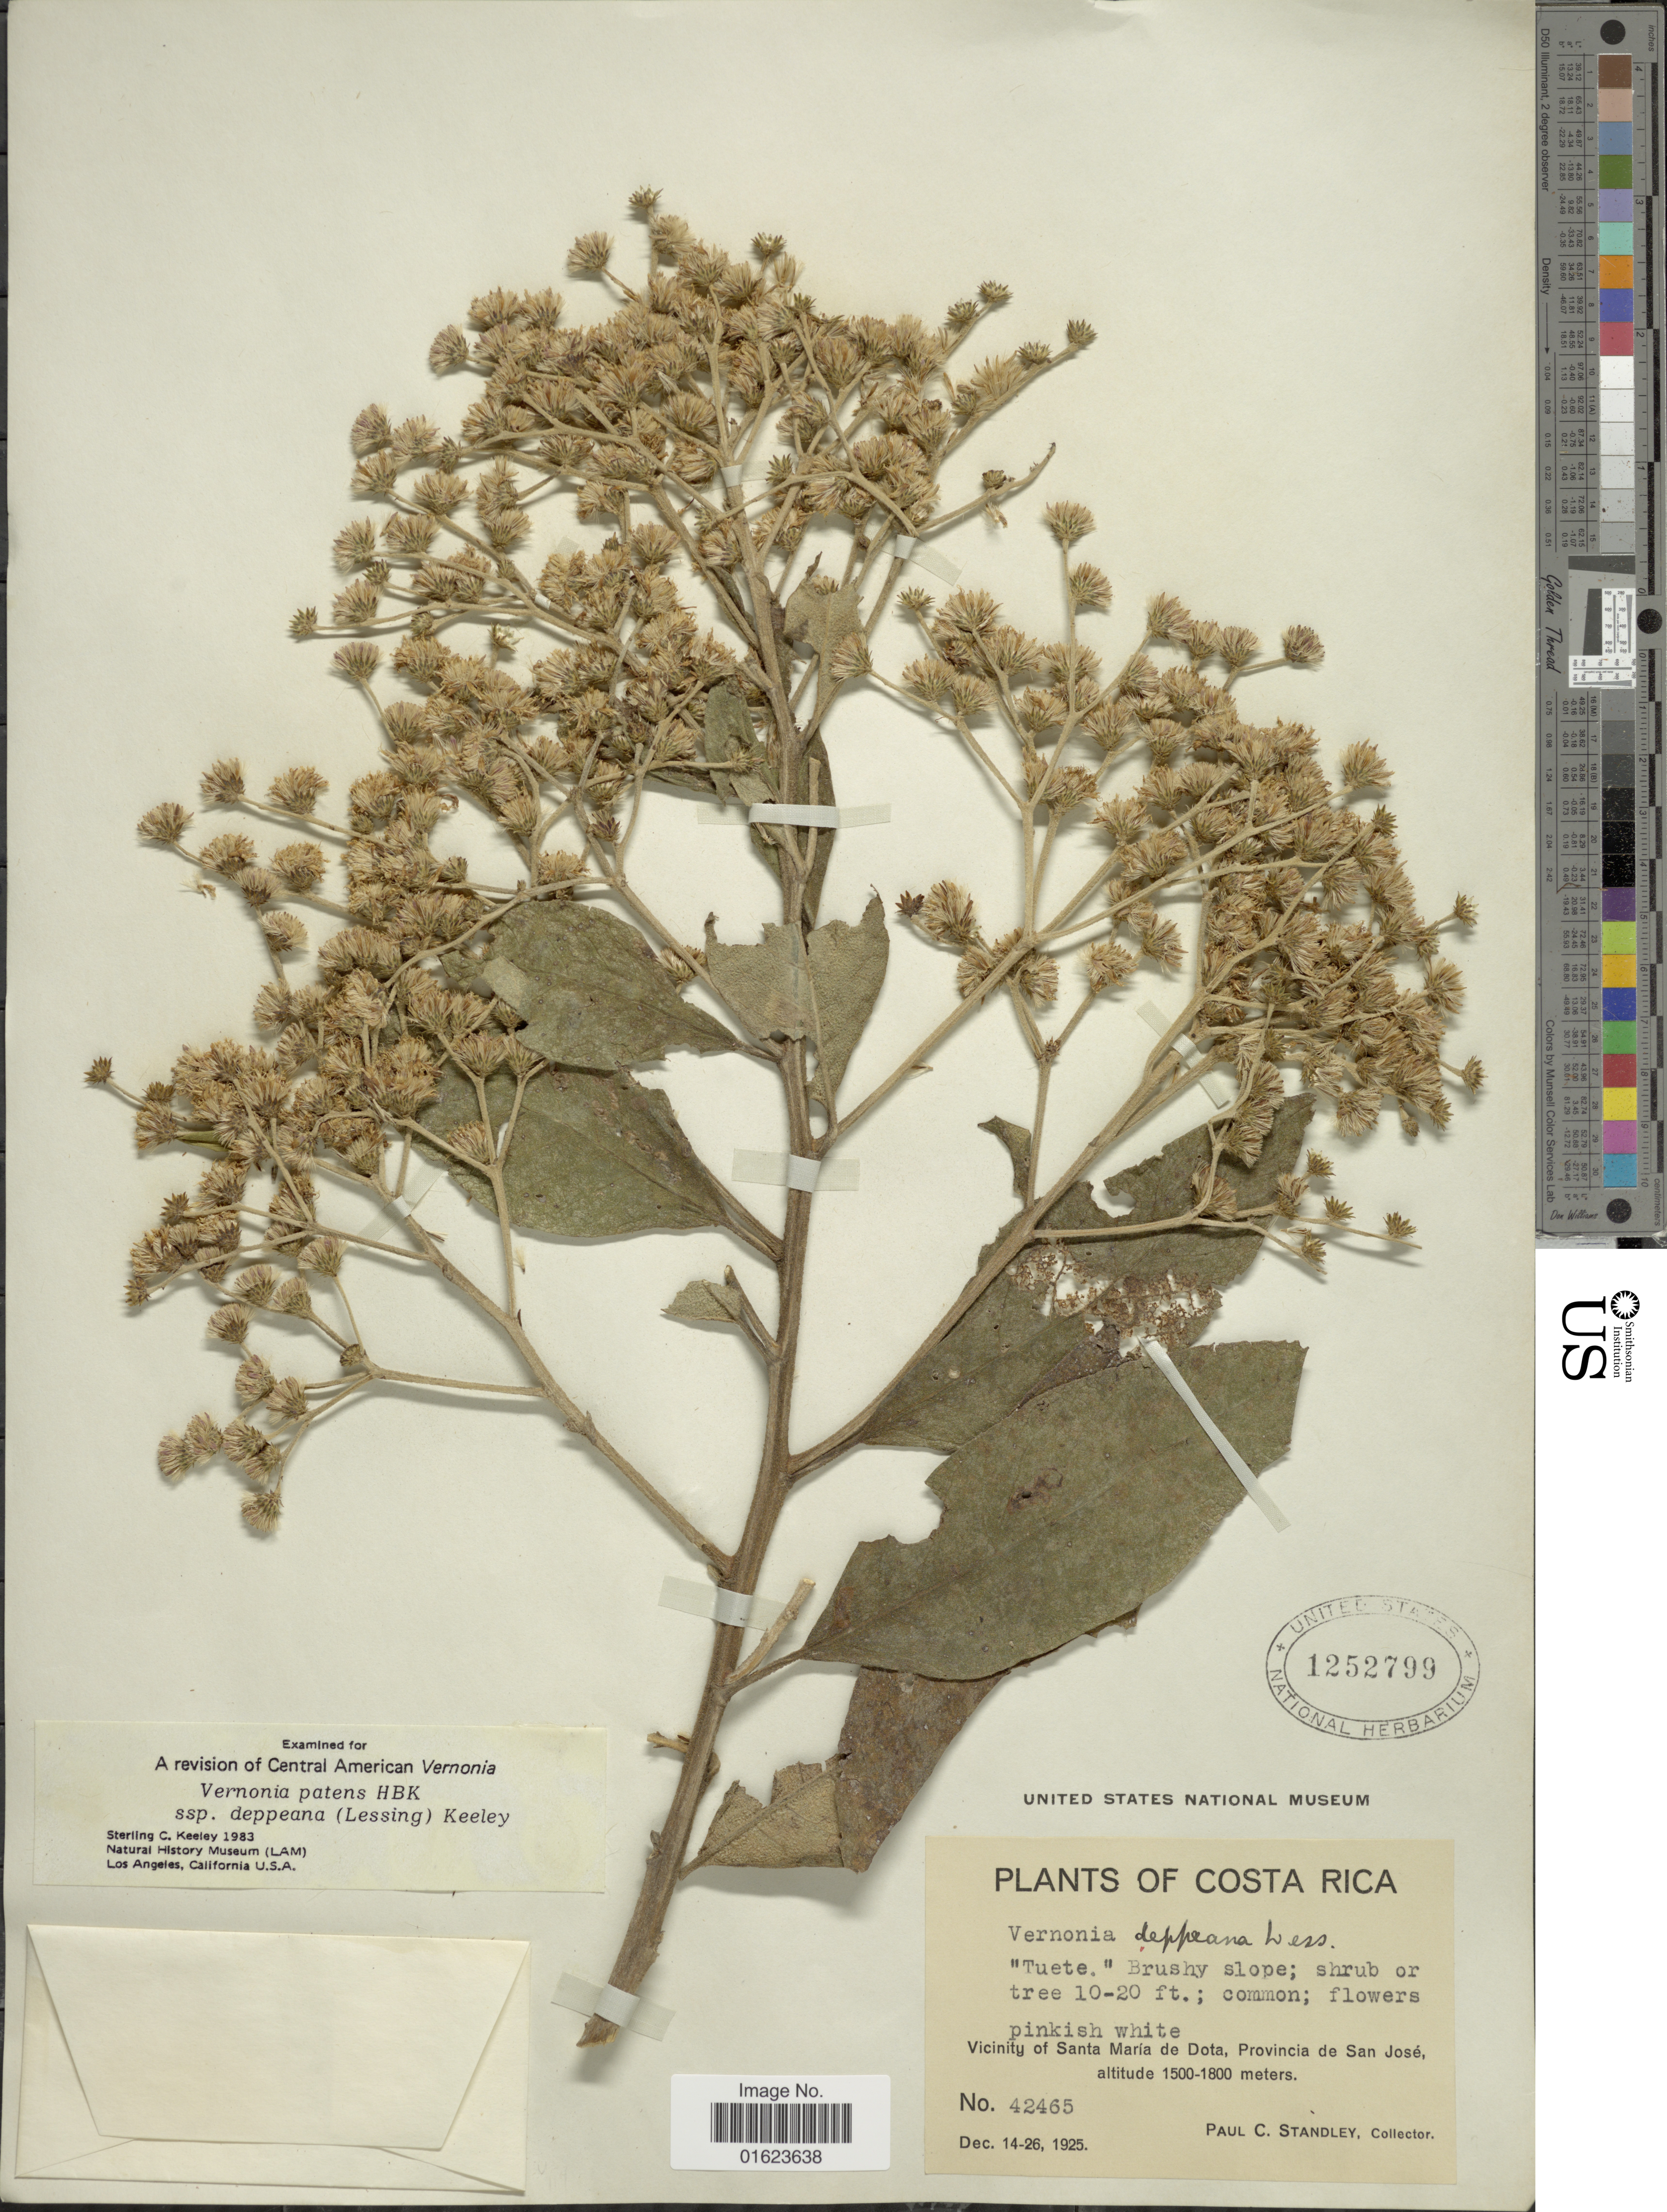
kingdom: Plantae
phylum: Tracheophyta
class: Magnoliopsida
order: Asterales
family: Asteraceae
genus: Vernonanthura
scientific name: Vernonanthura deppeana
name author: (Less.) H. Rob.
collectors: P. C. Standley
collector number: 42465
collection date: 1925-12-14/1925-12-26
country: Costa Rica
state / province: San José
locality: Costa Rica. Vicinity of Santa Maria de Dota, Province de San Jose.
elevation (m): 1500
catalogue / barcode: US 1252799